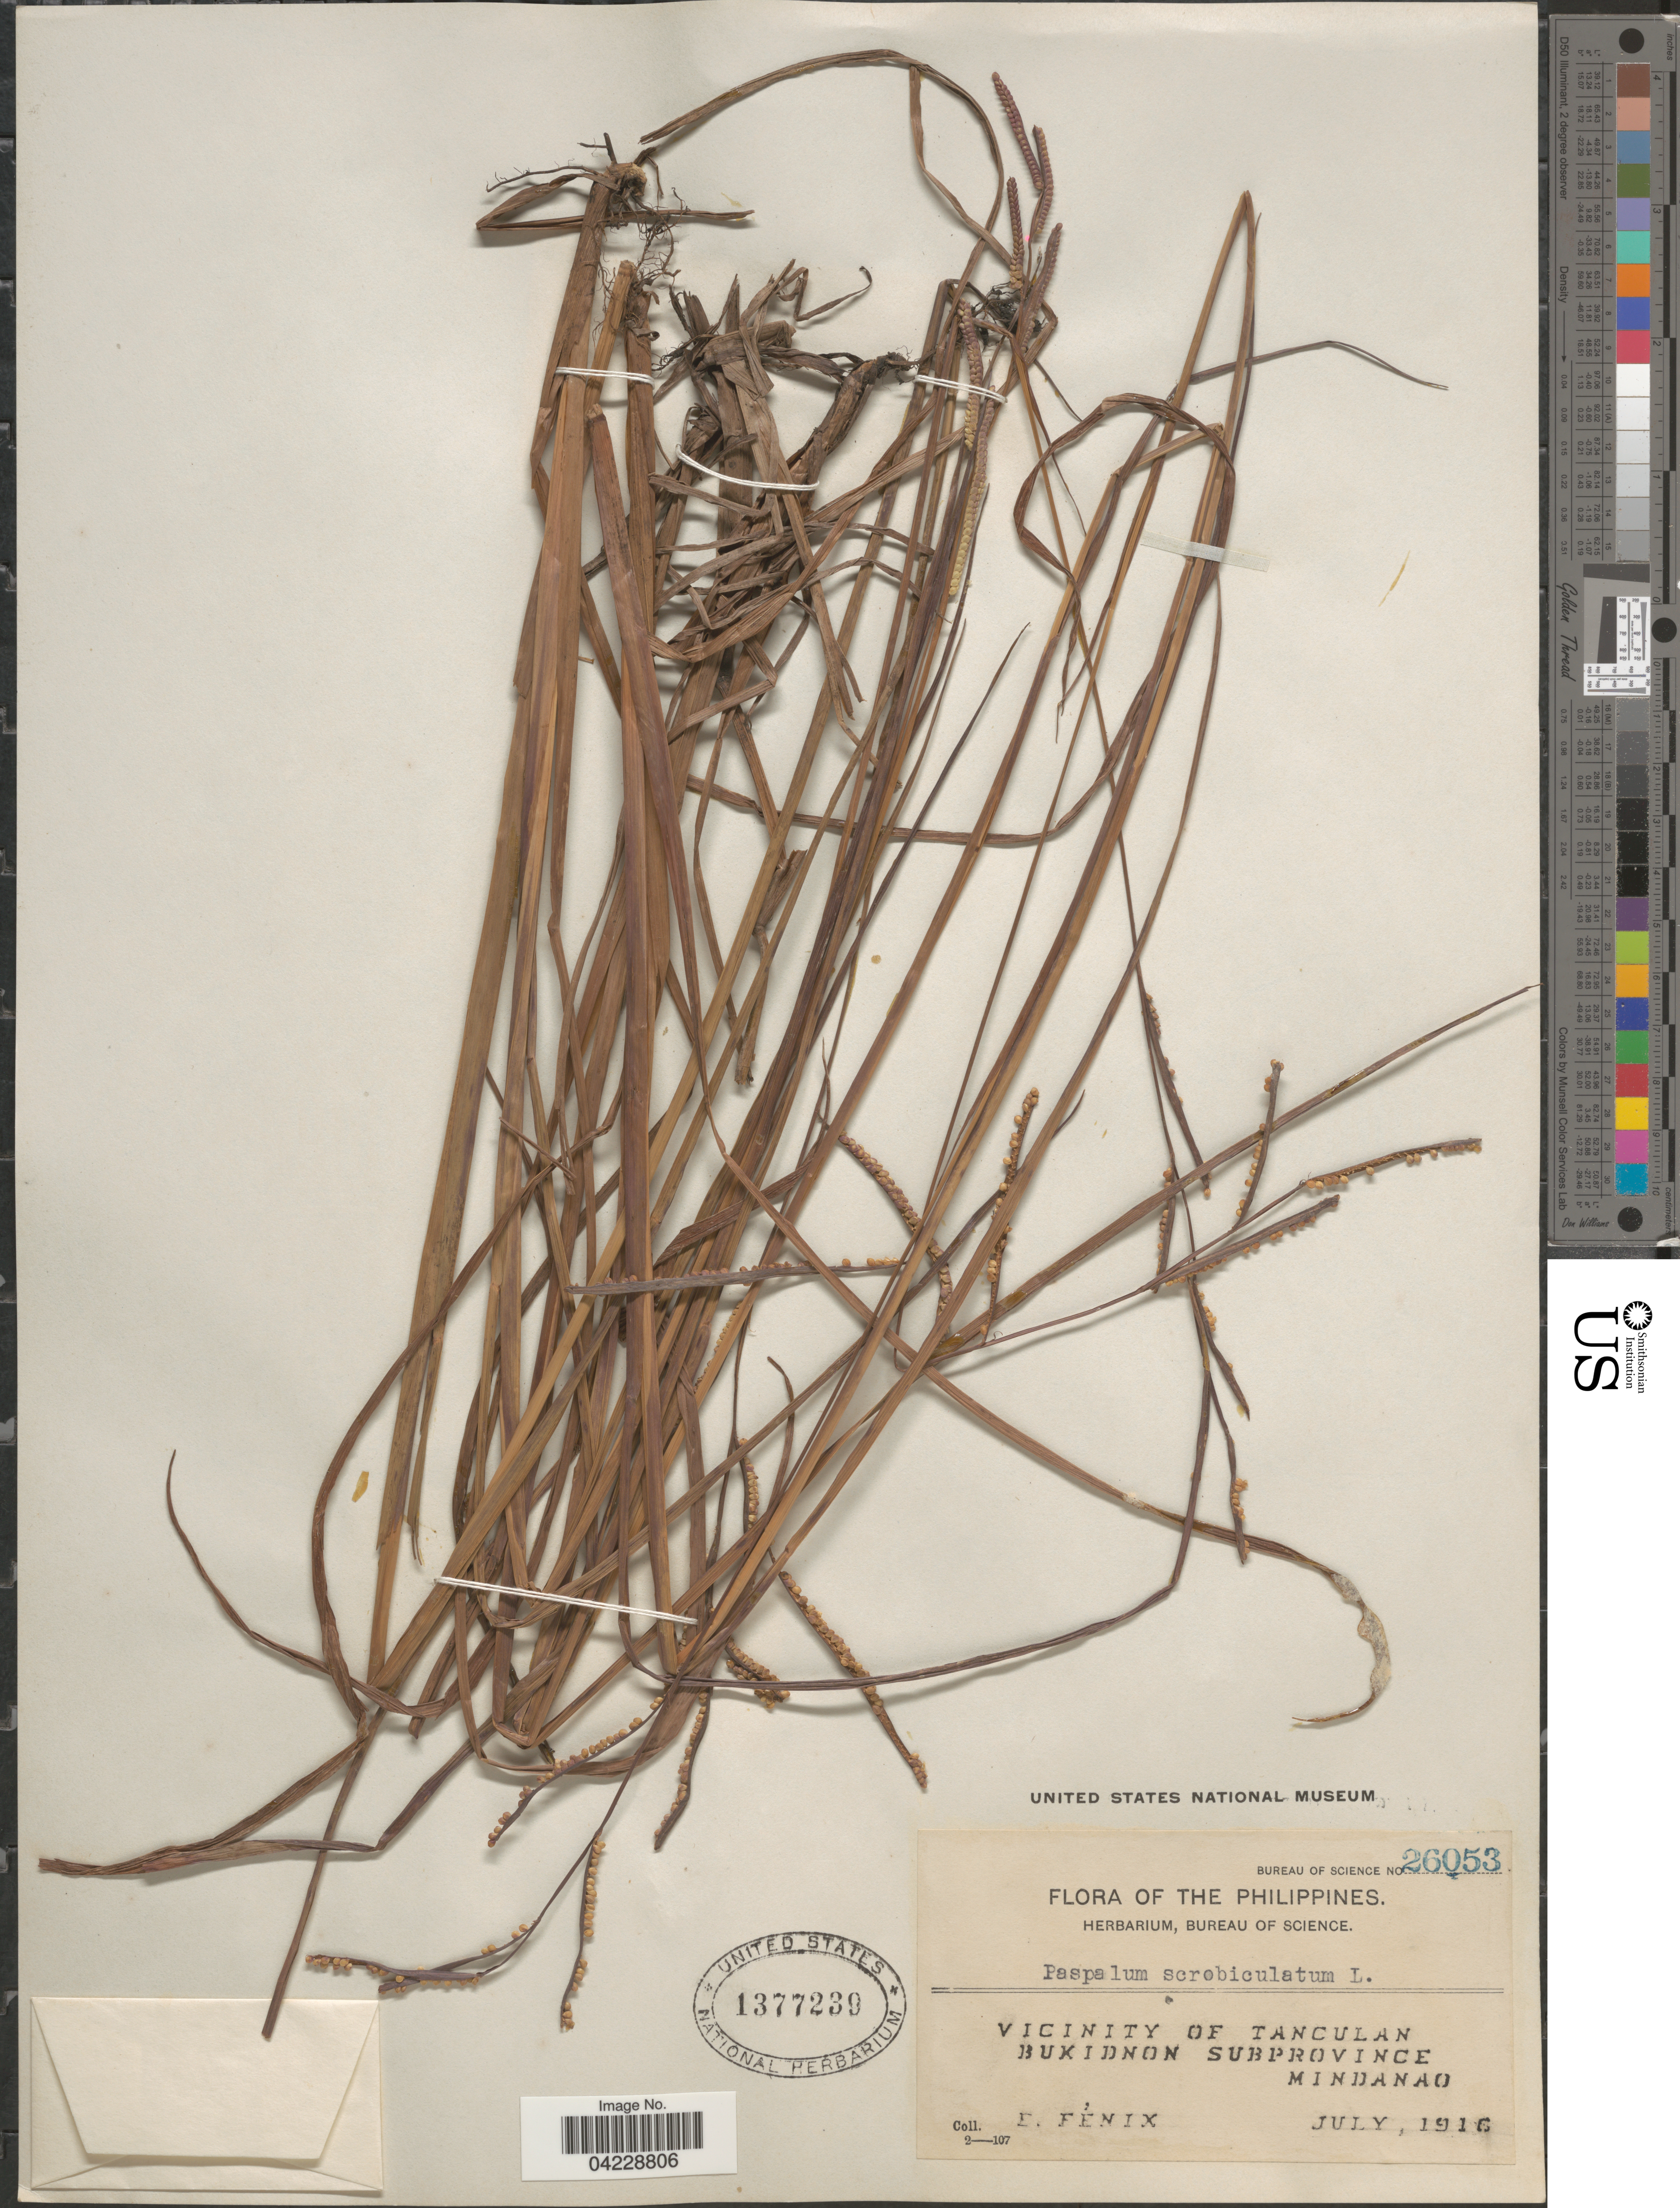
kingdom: Plantae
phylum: Tracheophyta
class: Liliopsida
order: Poales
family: Poaceae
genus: Paspalum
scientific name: Paspalum scrobiculatum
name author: L.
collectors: E. Fénix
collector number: Bureau of Science 26053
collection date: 1916-07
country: Philippines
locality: Vicinity of Tanculan. Bukidnon Subprovince. Mindanao.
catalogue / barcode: US 1377239